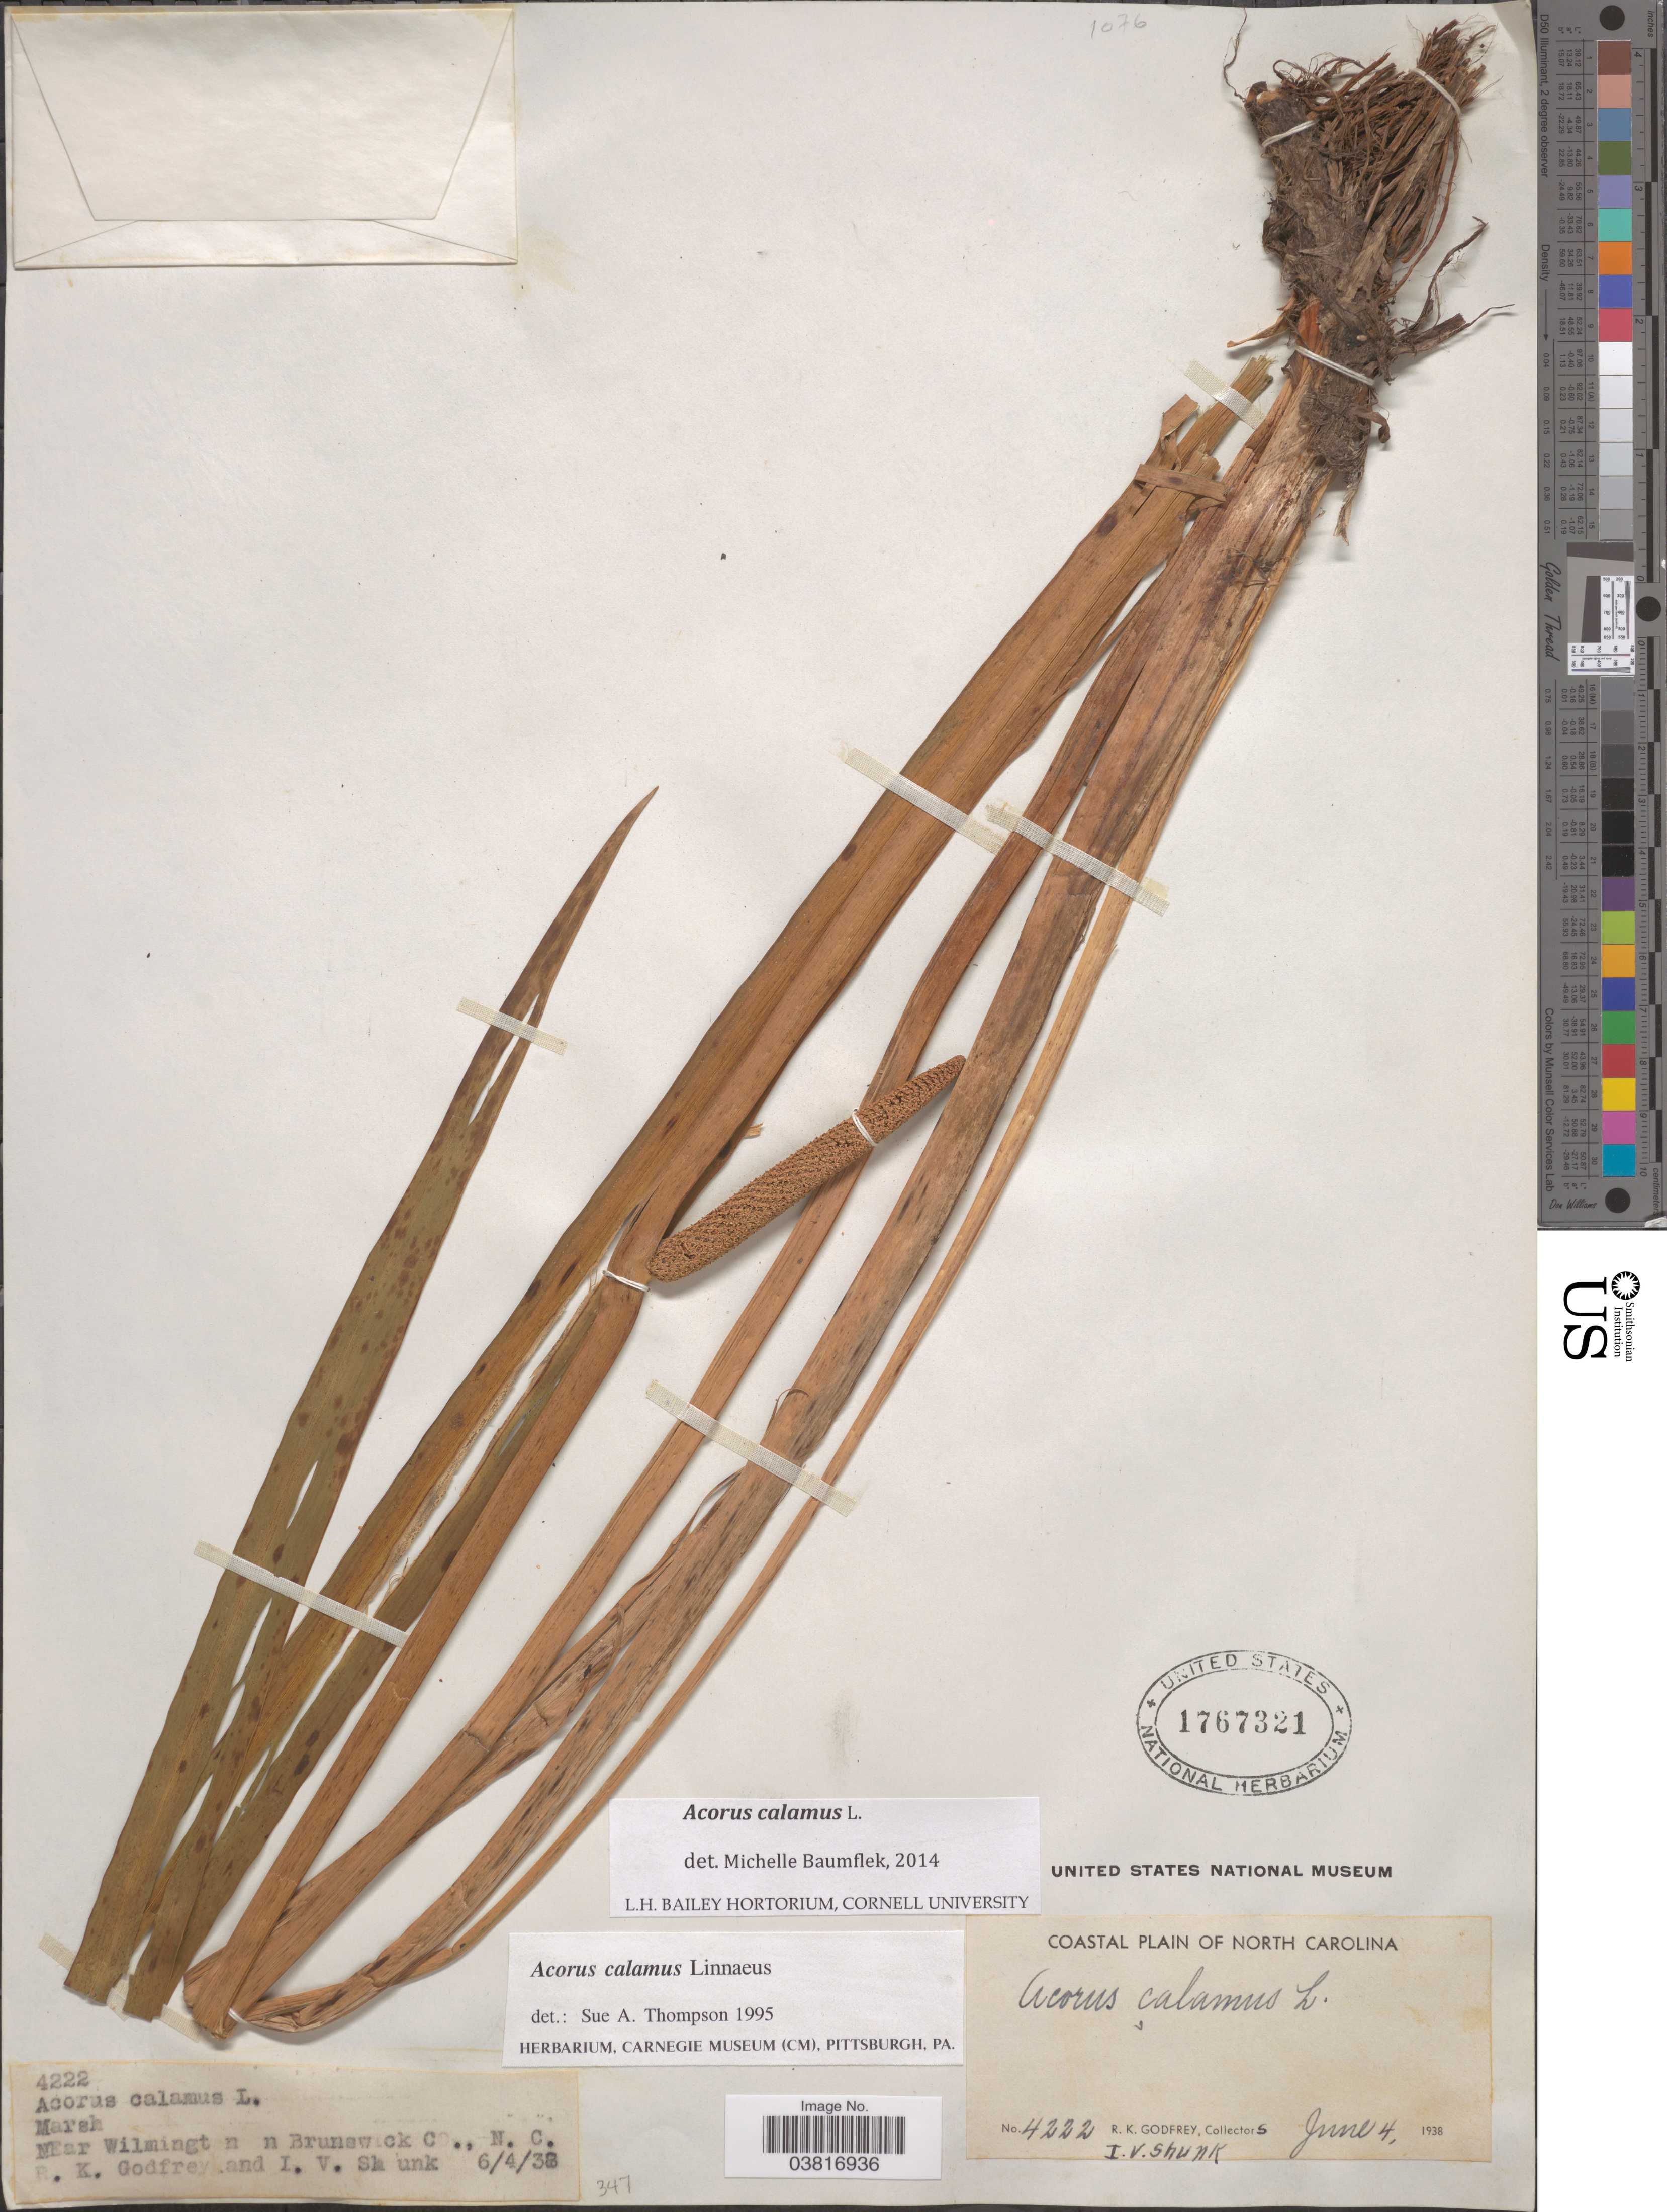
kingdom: Plantae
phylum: Tracheophyta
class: Liliopsida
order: Acorales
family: Acoraceae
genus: Acorus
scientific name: Acorus calamus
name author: L.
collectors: R. K. Godfrey & I. Shunk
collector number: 4222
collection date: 1938-06-04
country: United States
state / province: North Carolina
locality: Near Wilmington in Brunswick Co. Coastal Plain of North Carolina.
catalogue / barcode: US 1767321